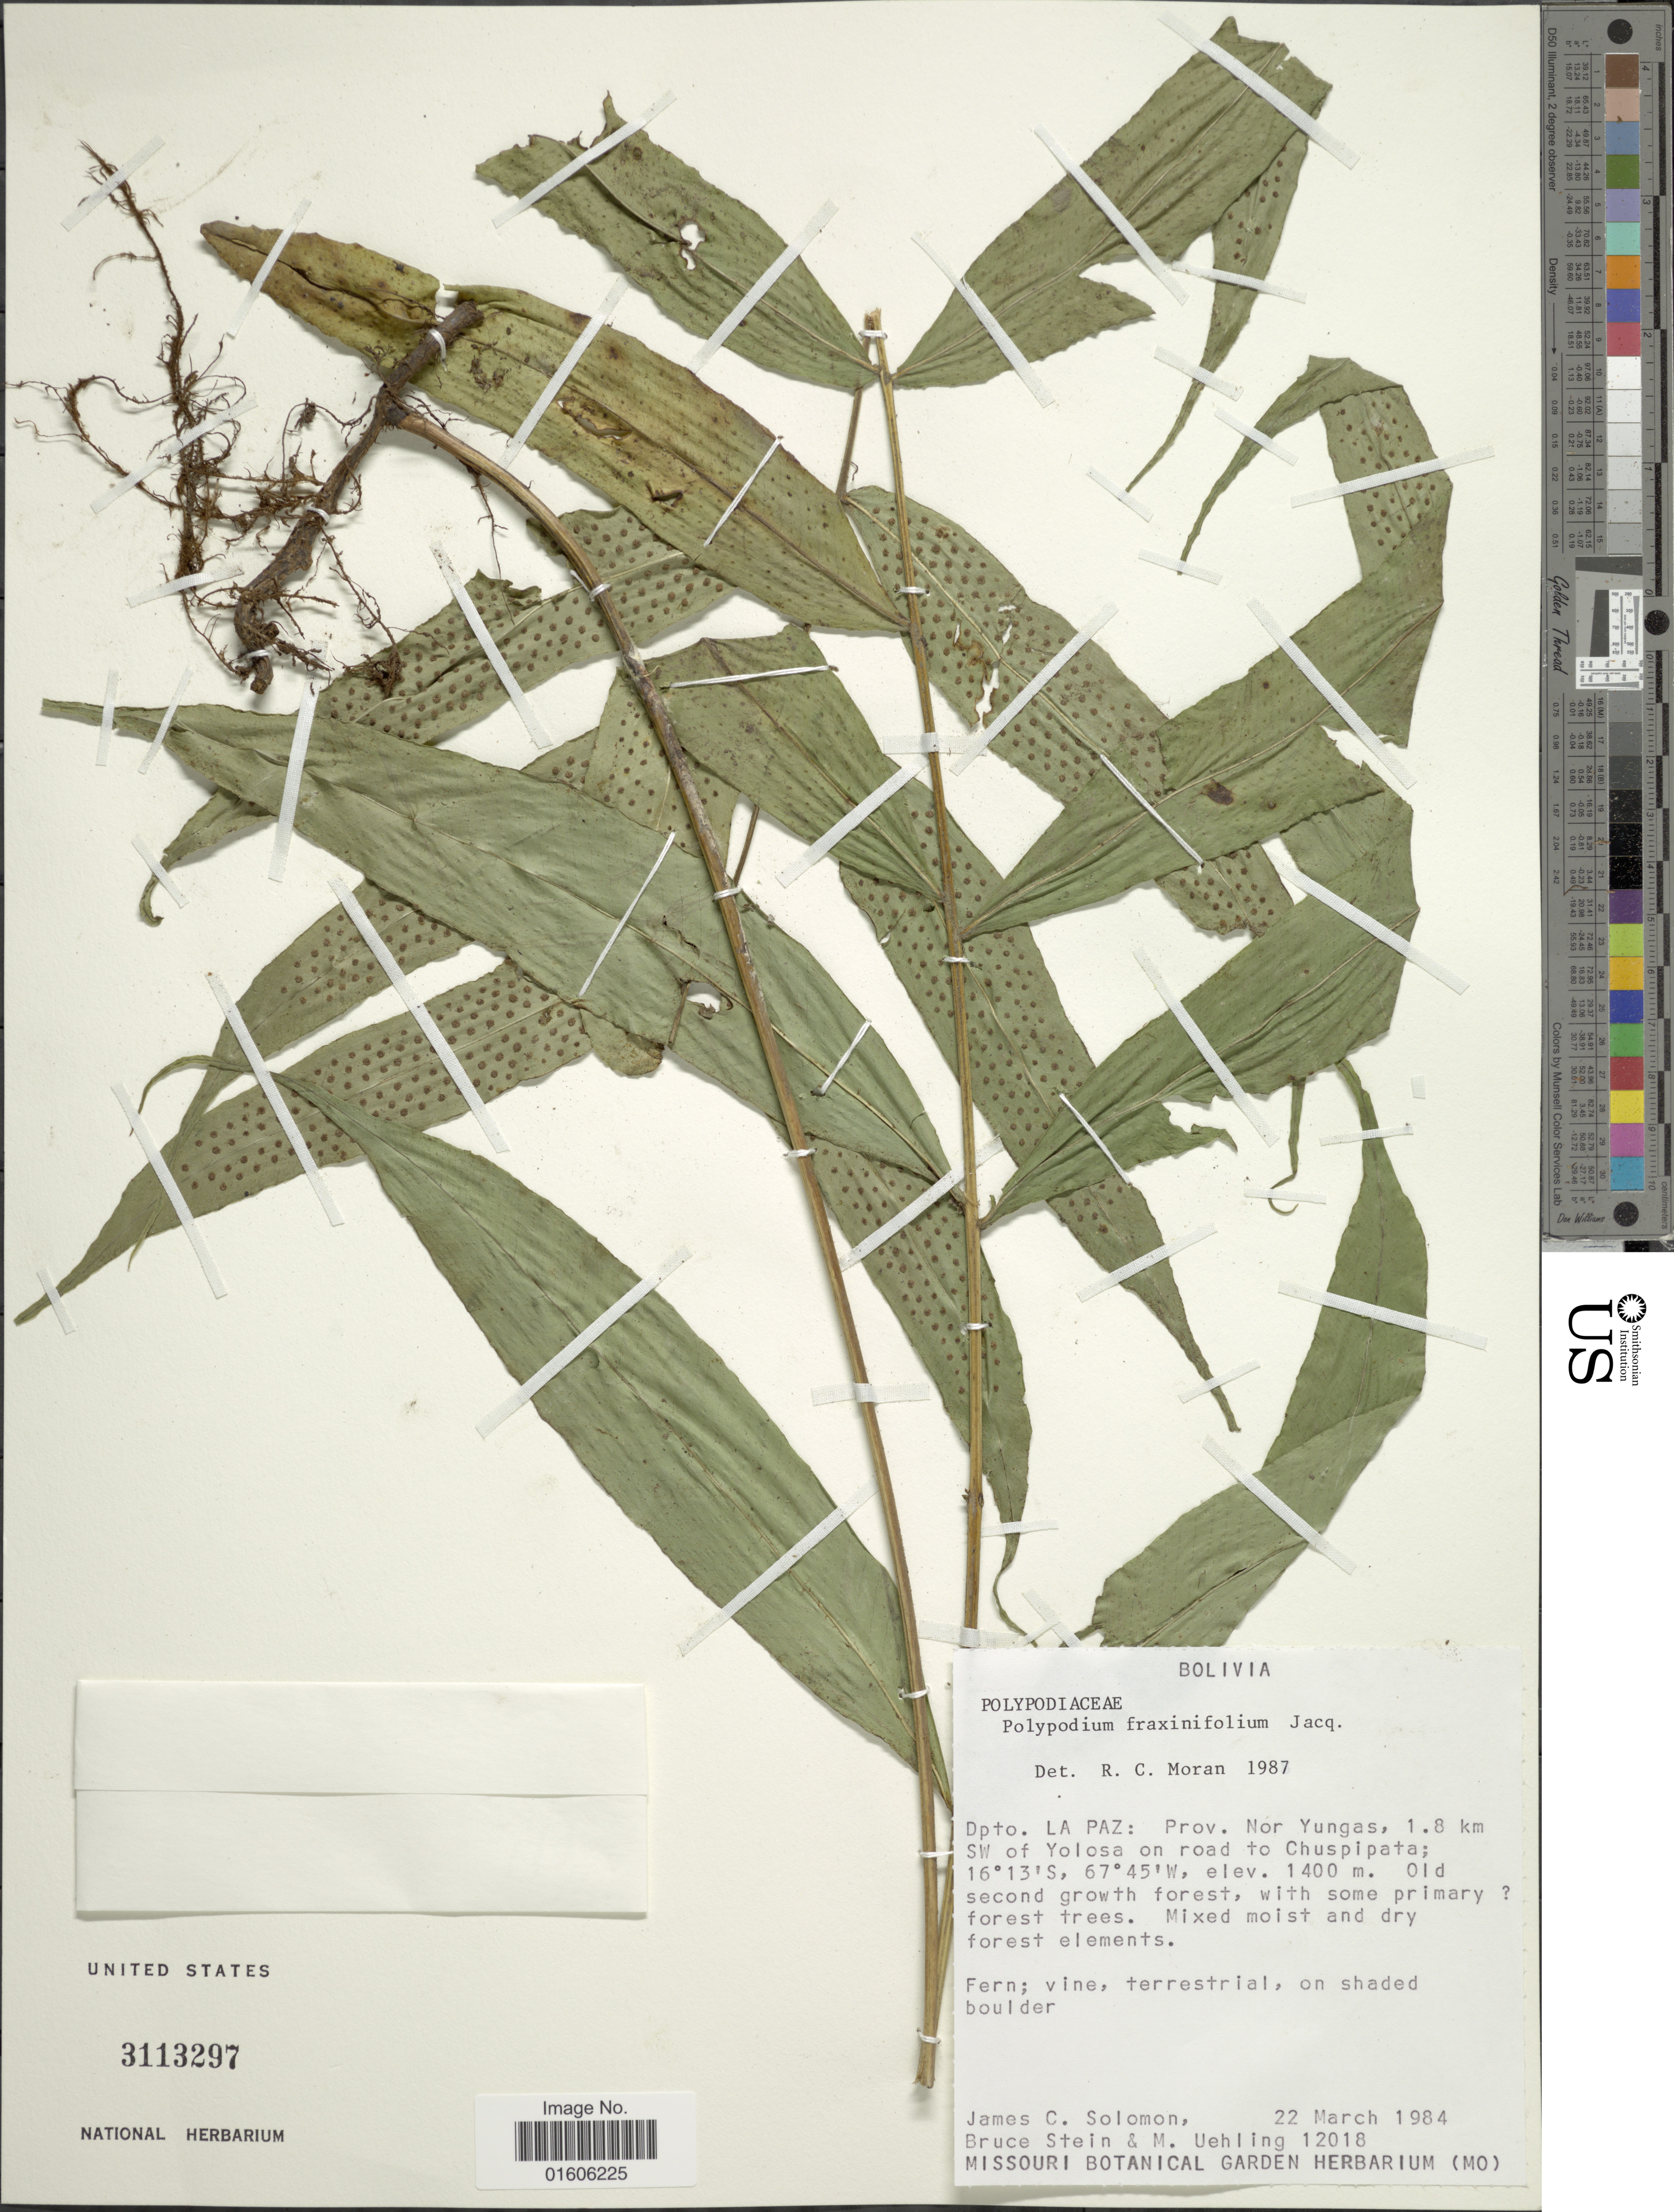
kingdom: Plantae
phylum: Tracheophyta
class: Polypodiopsida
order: Polypodiales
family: Polypodiaceae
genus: Serpocaulon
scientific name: Serpocaulon fraxinifolium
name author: (Jacq.) A.R. Sm.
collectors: J. C. Solomon, B. A. Stein & M. Uehling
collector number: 12018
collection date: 1984-03-22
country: Bolivia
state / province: La Paz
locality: Dpto. La Paz: Prov. Nor Yungas, 1.8 km SW of Yolosa on road to Chuspipata.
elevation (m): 1400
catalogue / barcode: US 3113297